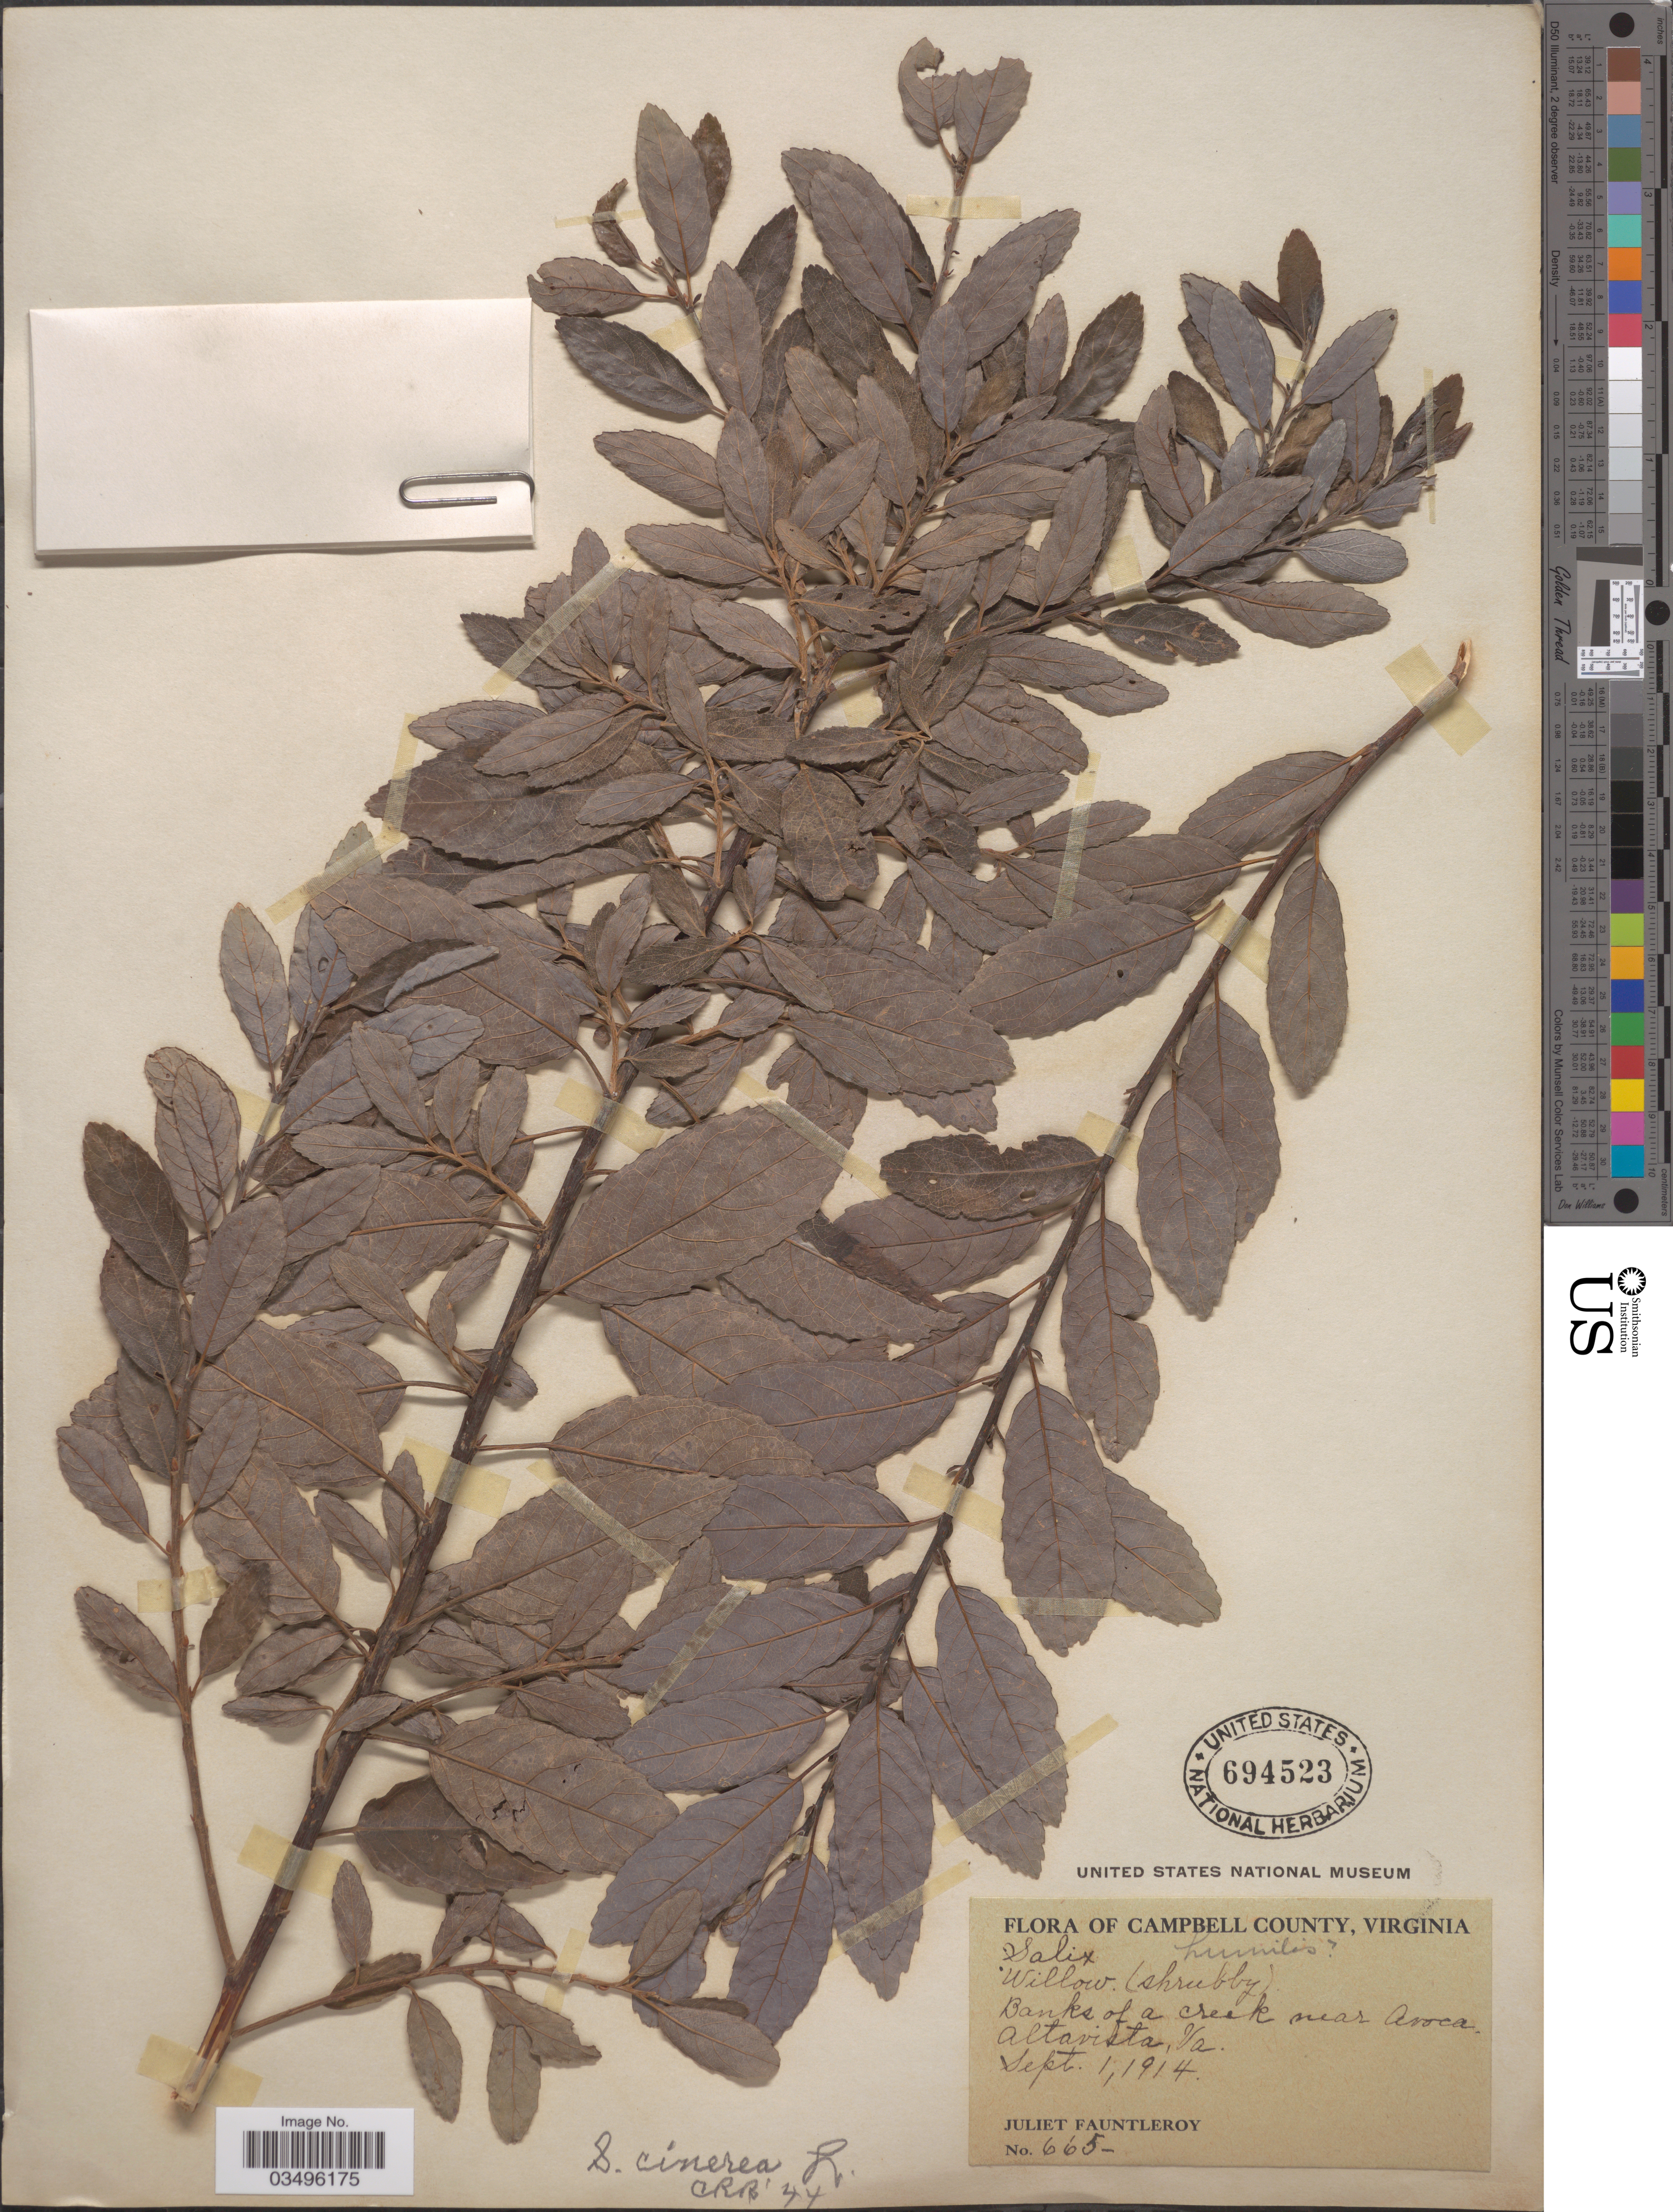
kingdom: Plantae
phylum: Tracheophyta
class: Magnoliopsida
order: Malpighiales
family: Salicaceae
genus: Salix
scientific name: Salix cinerea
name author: L.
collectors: J. Fauntleroy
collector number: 665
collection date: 1914-09-01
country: United States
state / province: Virginia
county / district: Campbell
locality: Campbell County. Banks of a creek near Avoca. Altavista.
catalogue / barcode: US 694523